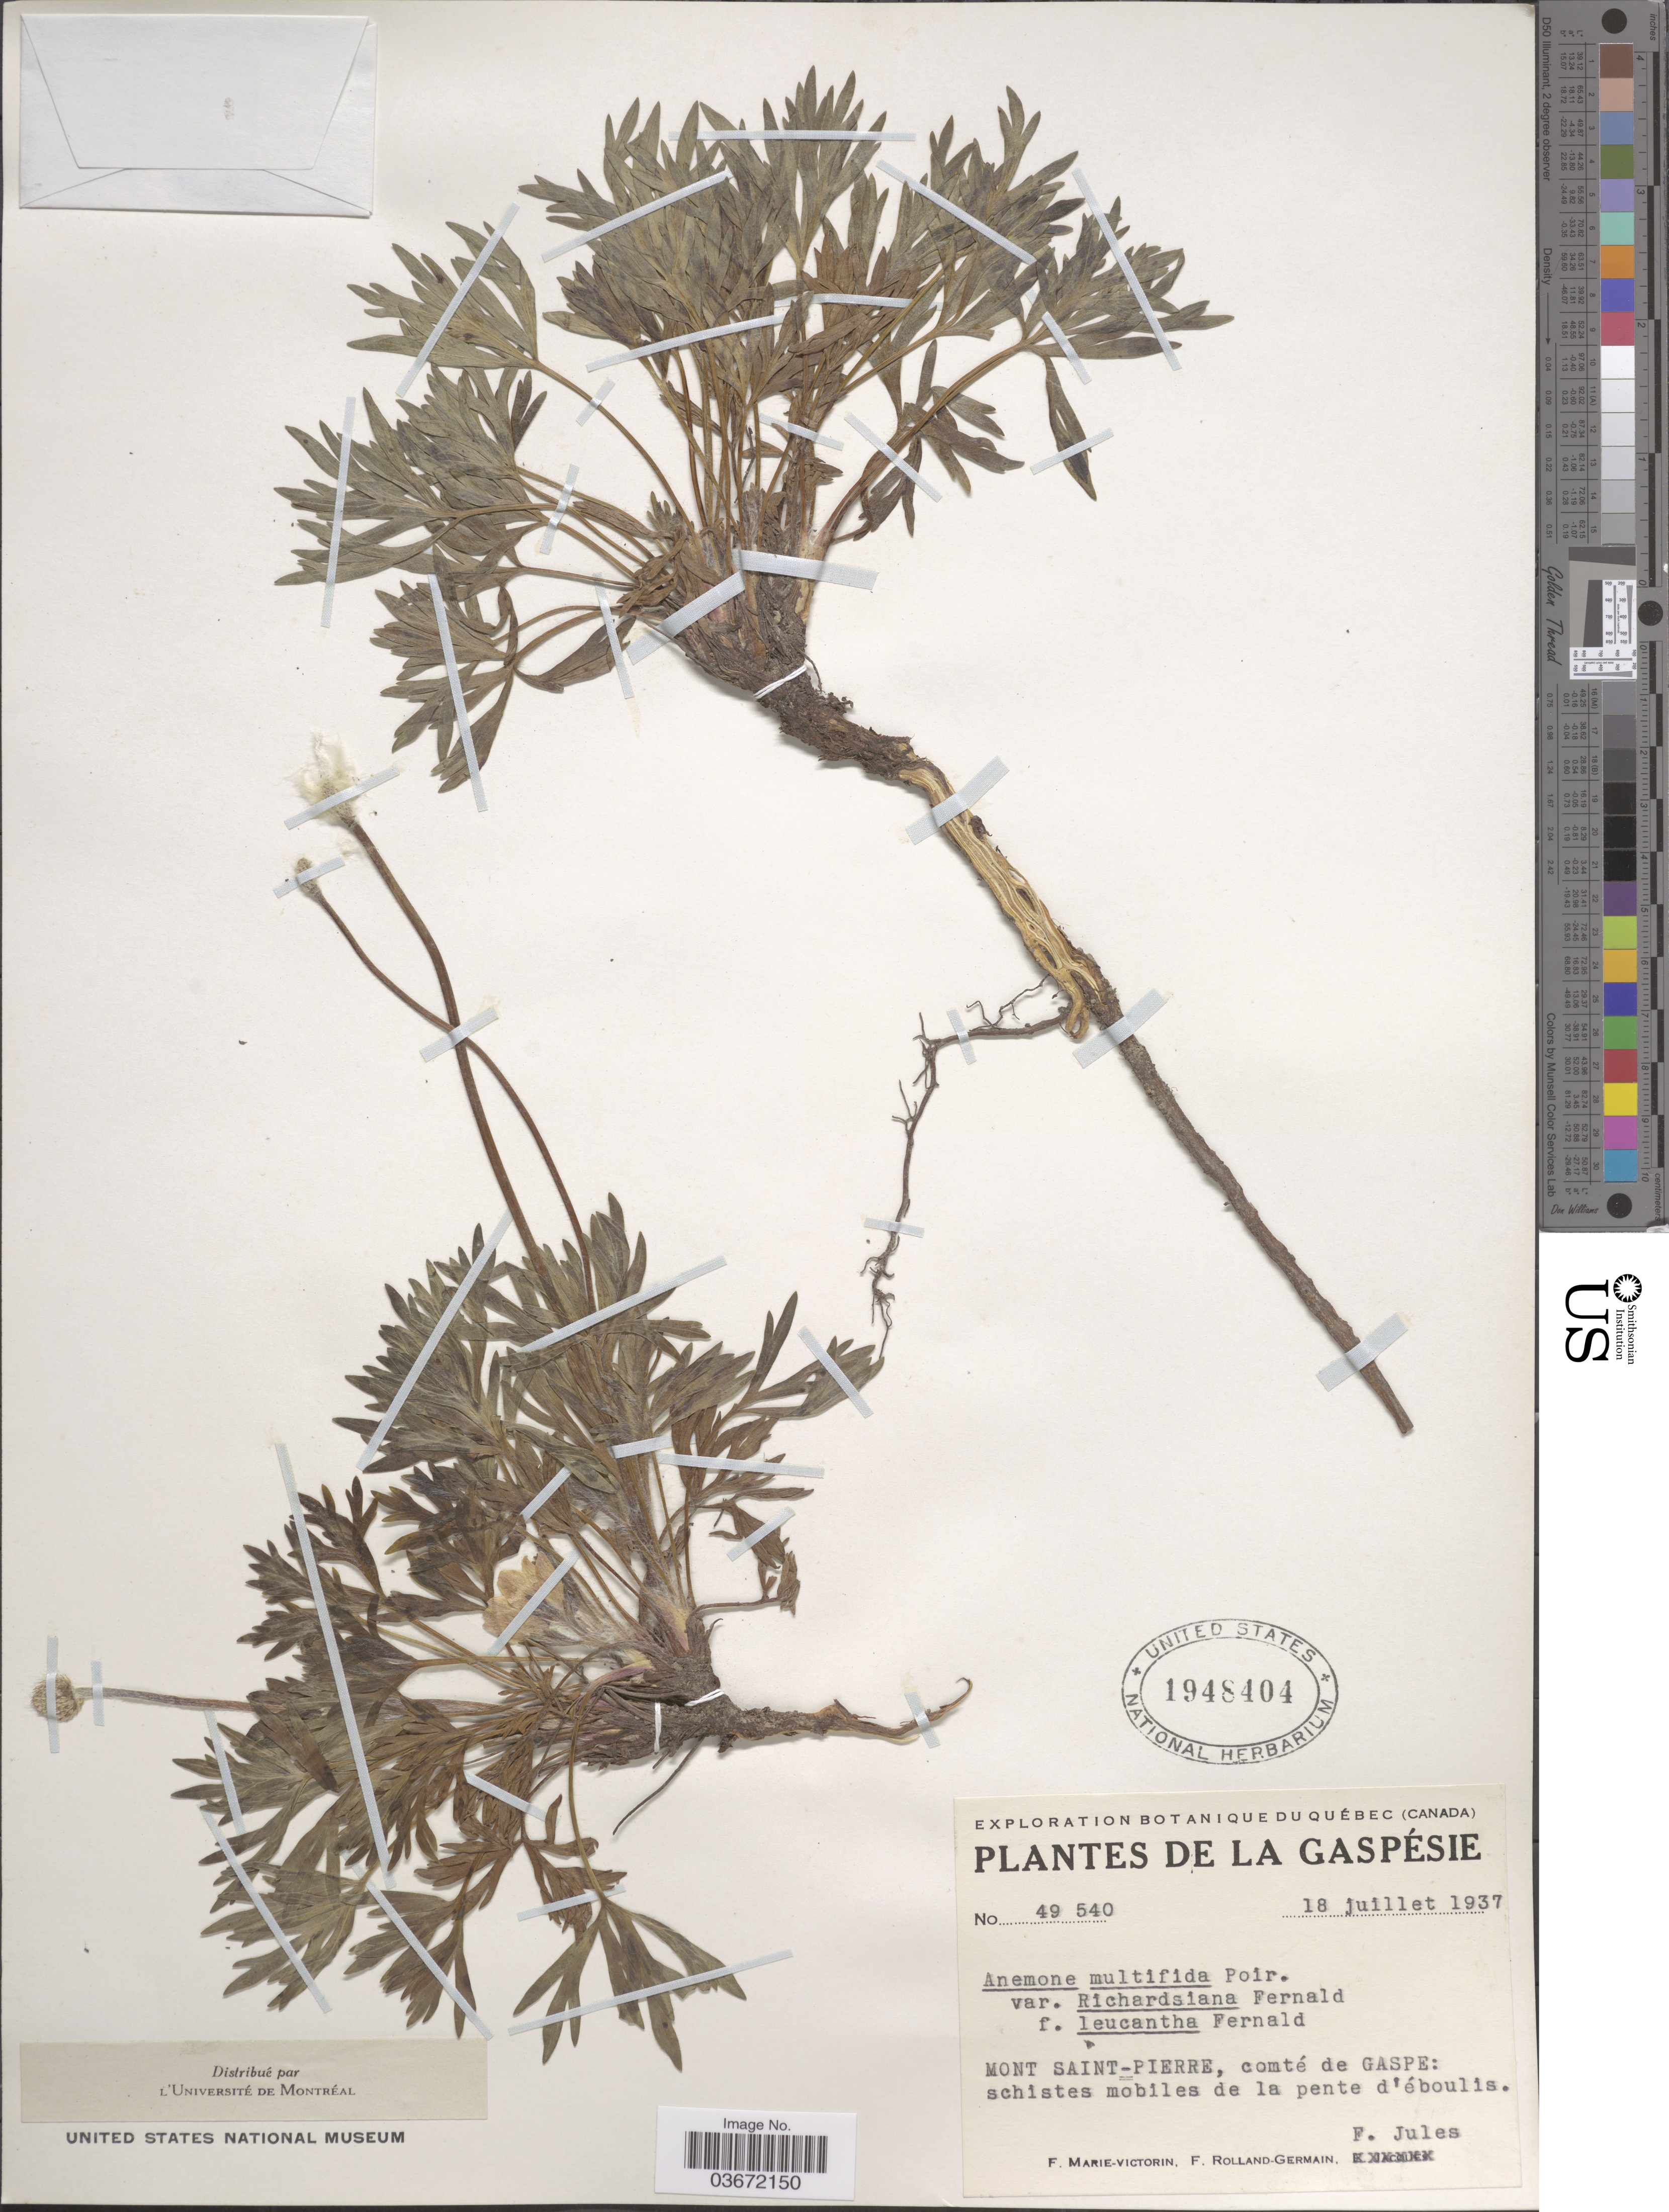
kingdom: Plantae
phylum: Tracheophyta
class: Magnoliopsida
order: Ranunculales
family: Ranunculaceae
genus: Anemone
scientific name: Anemone multifida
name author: Poir.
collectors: F. Marie-Victorin, Rolland-Germain & F. Jules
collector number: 49540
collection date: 1937-07-18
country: Canada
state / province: Quebec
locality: La Gaspésie. Mont Saint-Pierre, comté de Gaspe: schistes mobiles de la pente d'éboulis.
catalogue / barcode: US 1948404